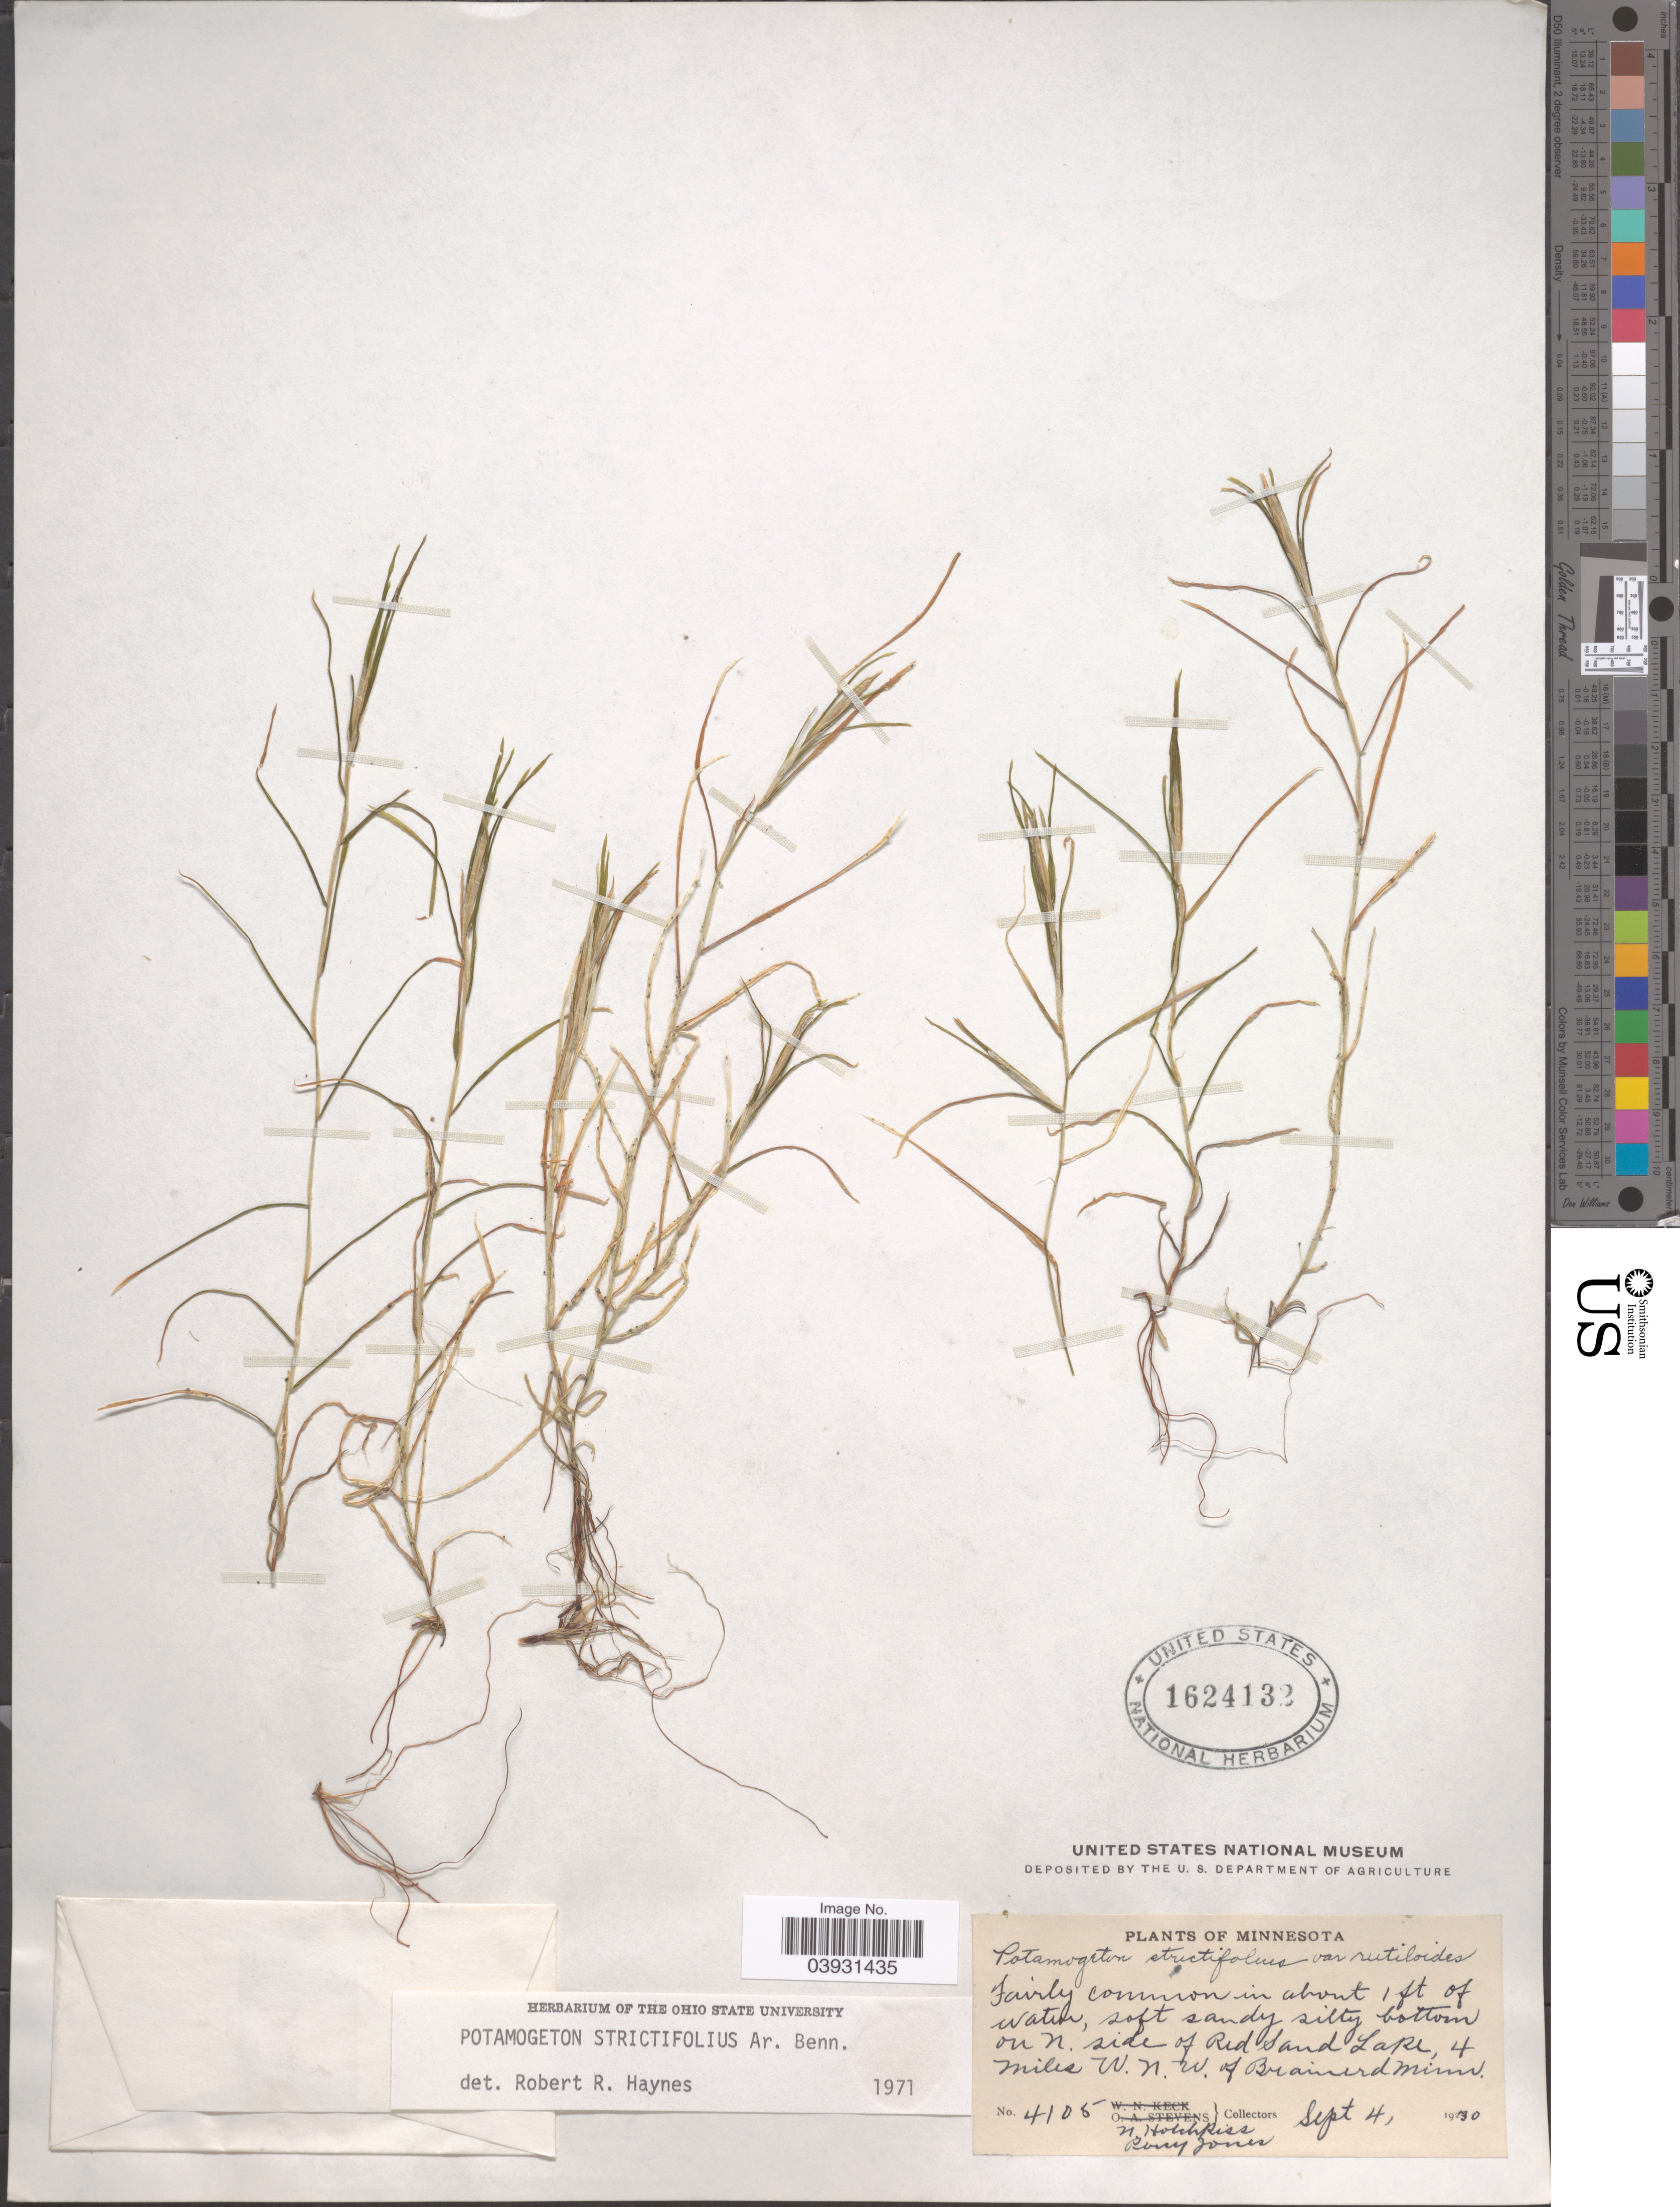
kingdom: Plantae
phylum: Tracheophyta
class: Liliopsida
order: Alismatales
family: Potamogetonaceae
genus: Potamogeton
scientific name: Potamogeton strictifolius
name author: A. Benn.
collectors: N. Hotchkiss & R. Jones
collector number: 4105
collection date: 1930-09-04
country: United States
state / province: Minnesota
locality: On N. side of Red Sand Lake, 4 mile W.N.W. of Brainerd.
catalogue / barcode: US 1624132